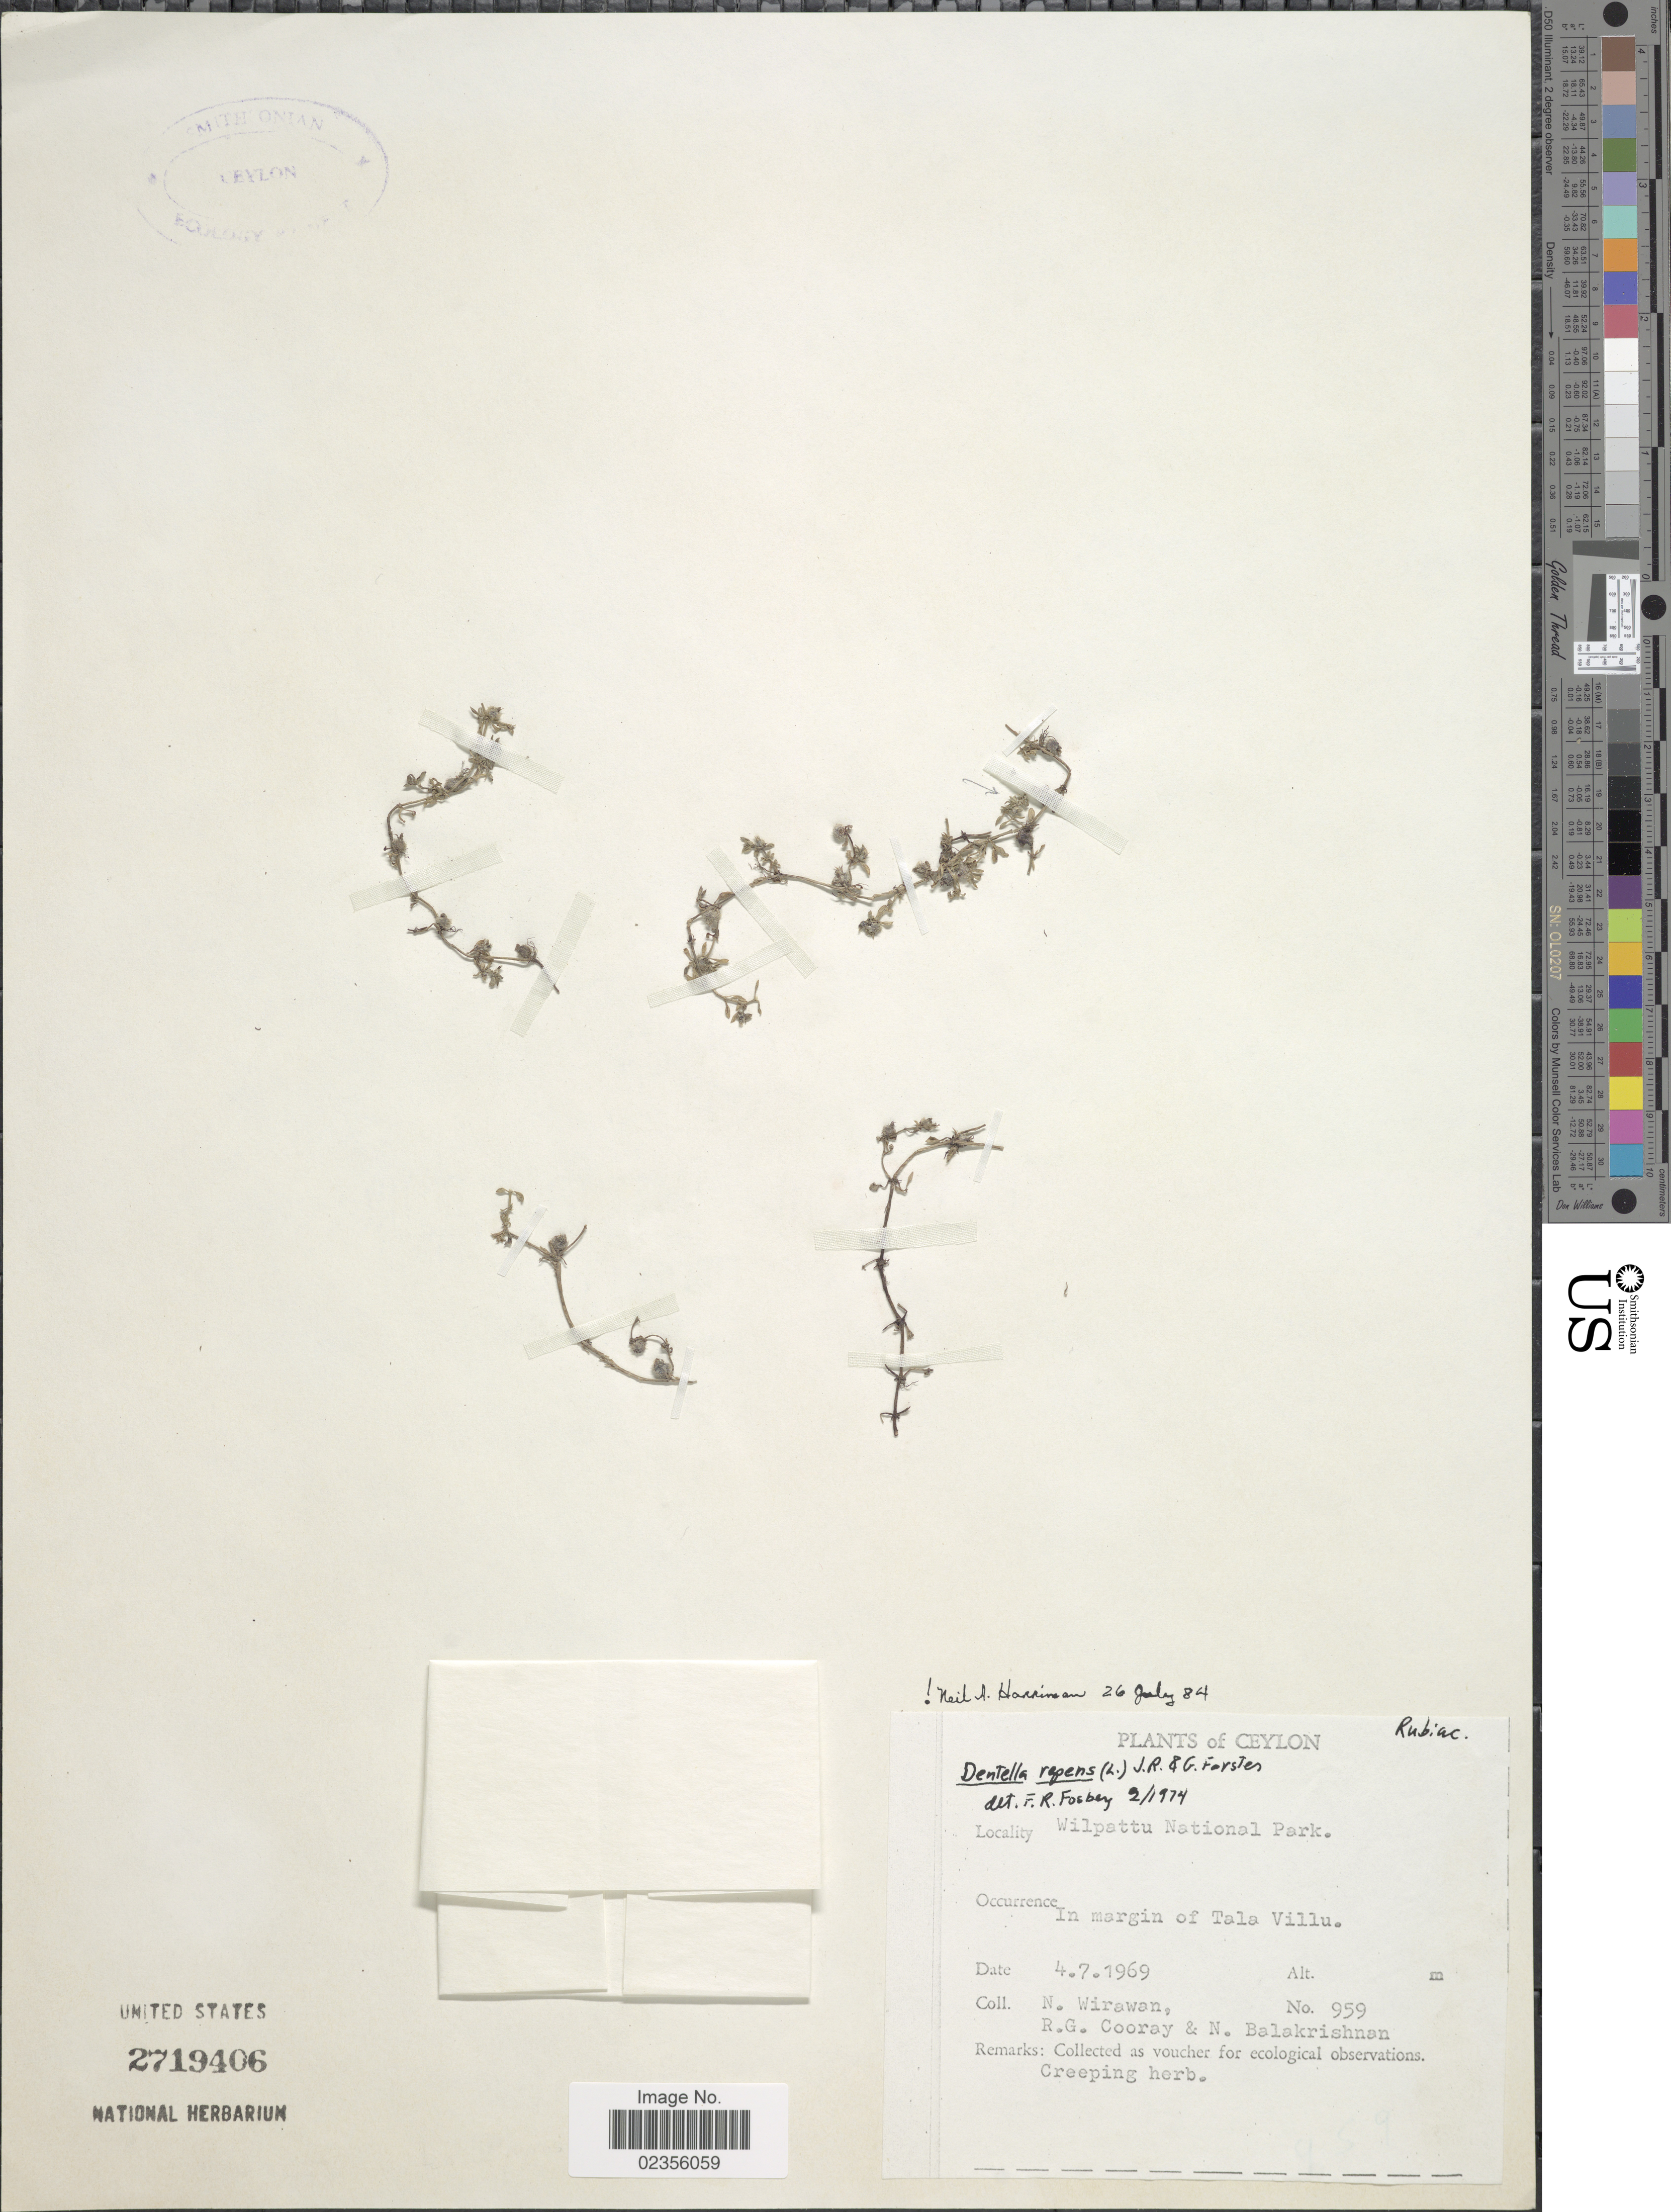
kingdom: Plantae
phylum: Tracheophyta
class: Magnoliopsida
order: Gentianales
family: Rubiaceae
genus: Dentella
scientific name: Dentella repens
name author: J.R. Forst. & G. Forst.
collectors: N. Wirawan, R. Cooray & N. Balakrishnan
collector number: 959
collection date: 1969-07-04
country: Sri Lanka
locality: Ceylon. Wilpattu National Park. In margin of Tala Villu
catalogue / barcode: US 2719406